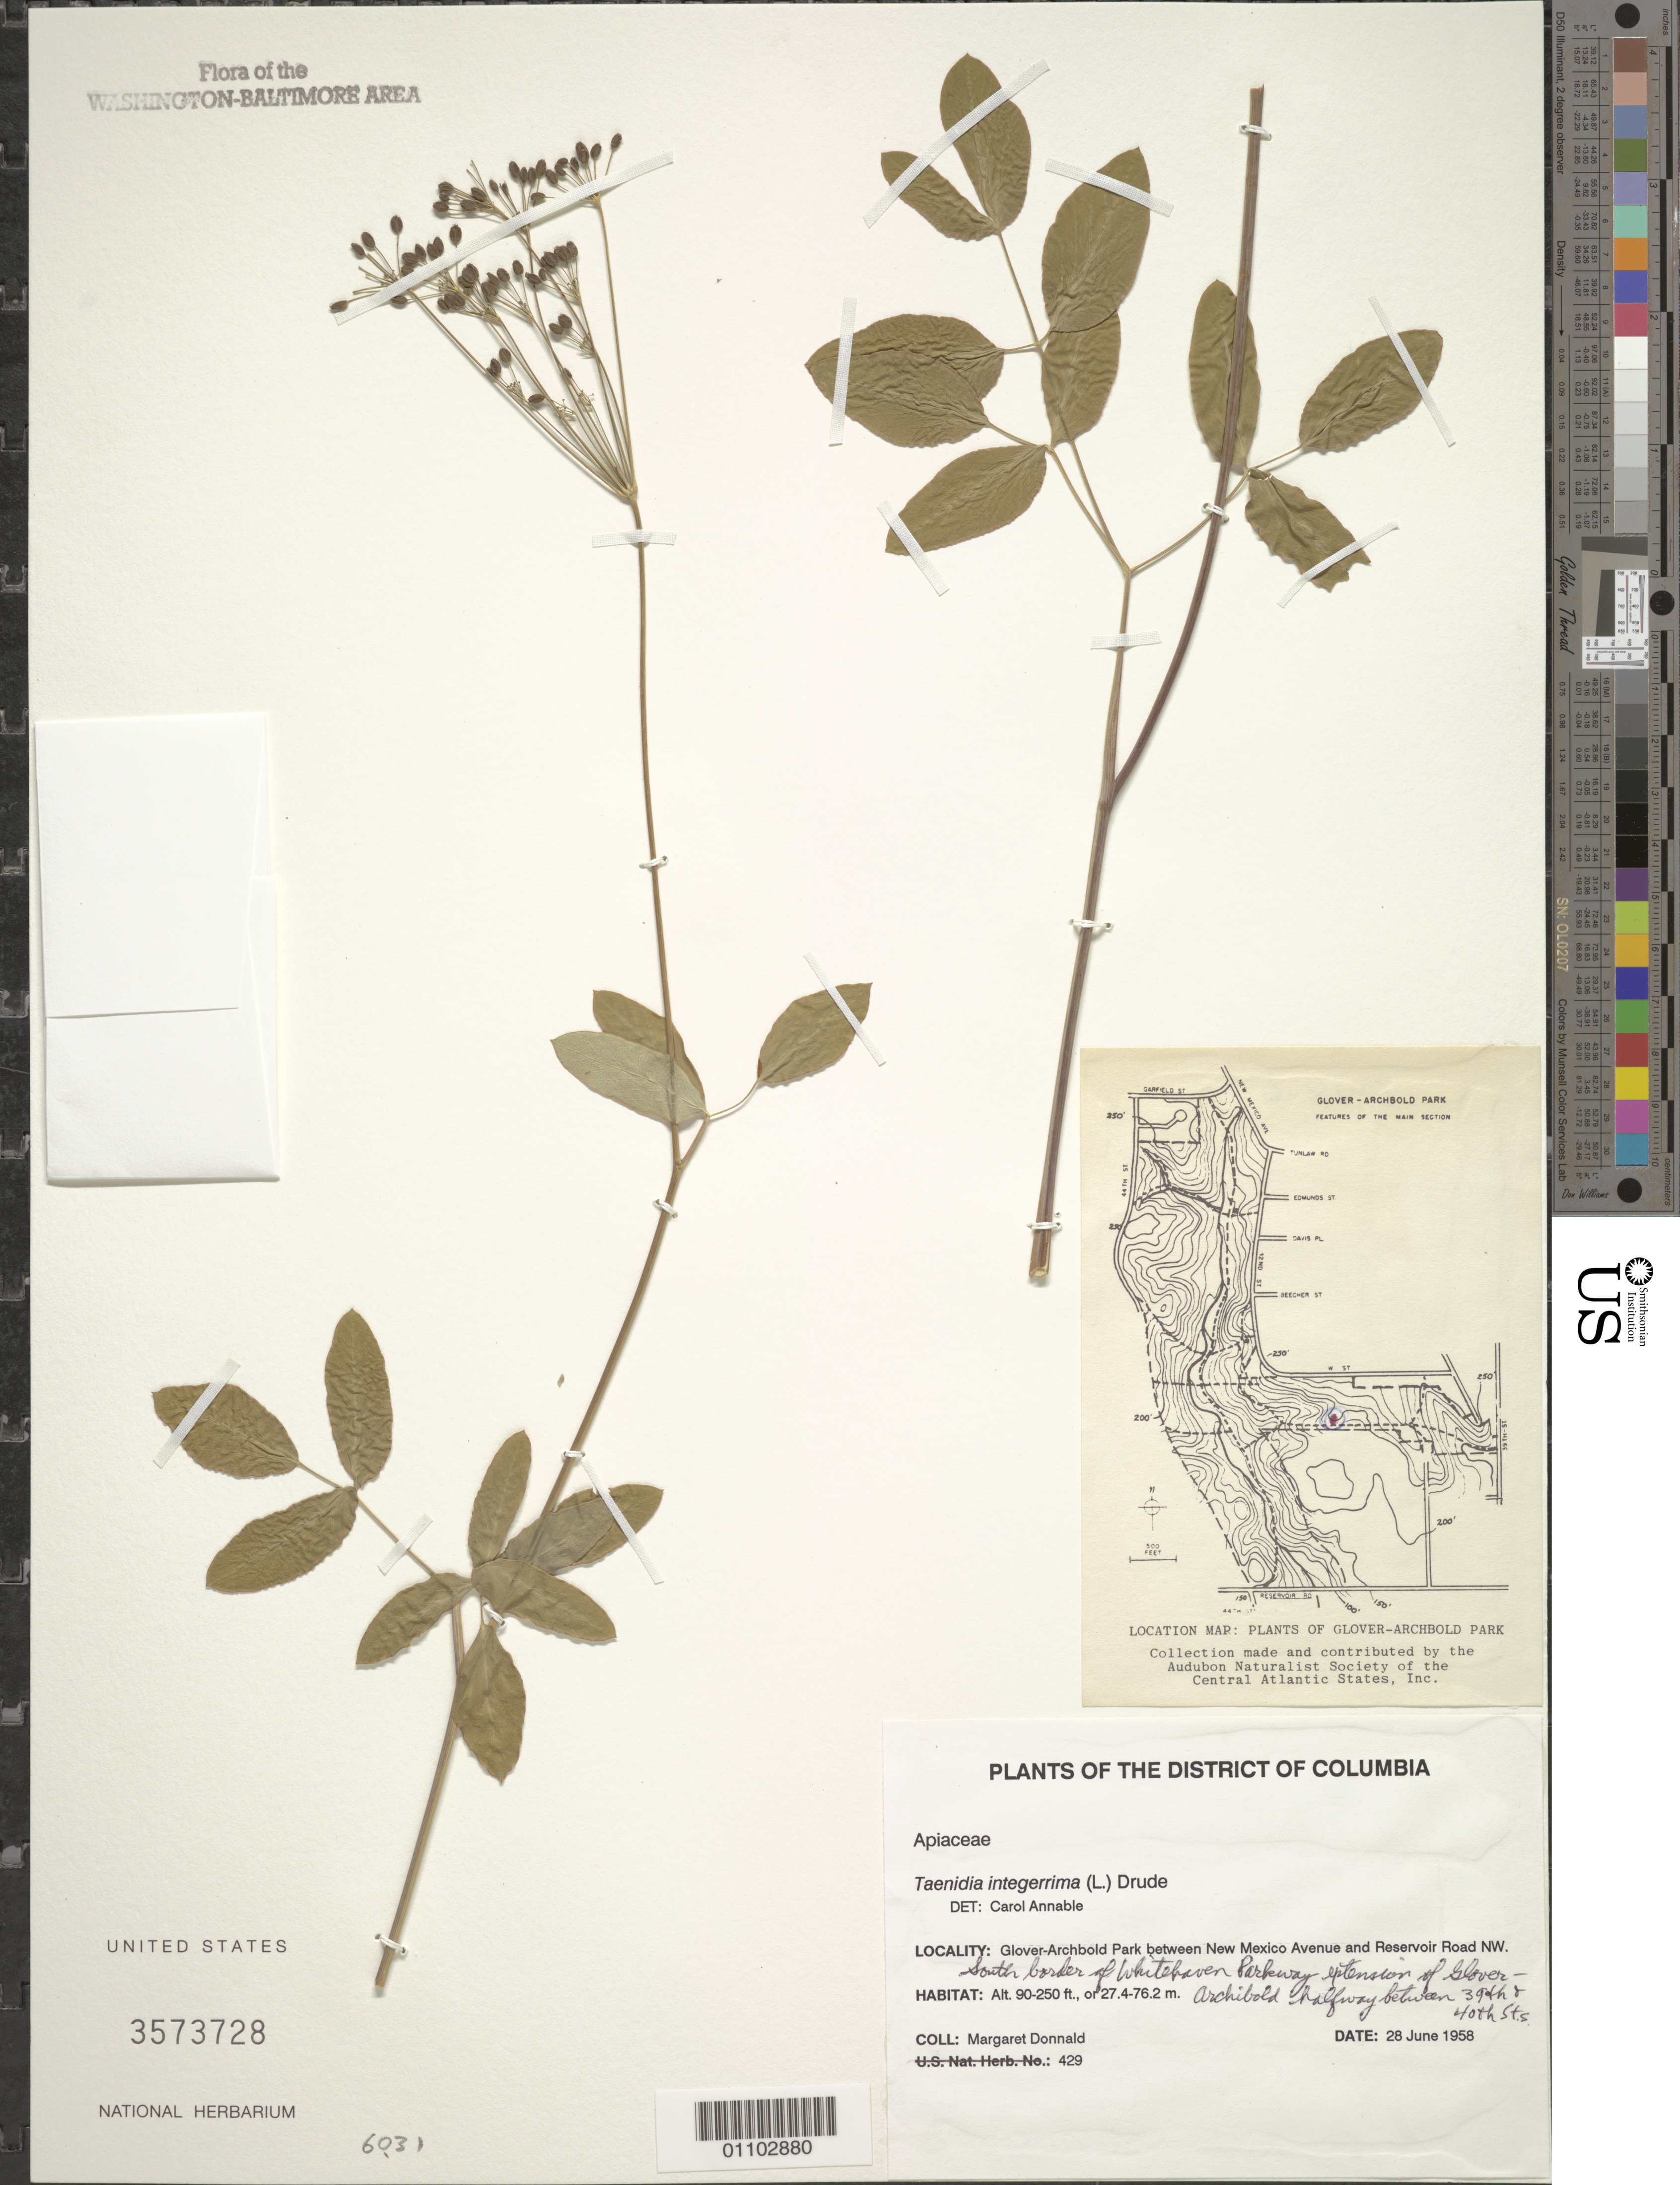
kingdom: Plantae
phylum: Tracheophyta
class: Magnoliopsida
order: Apiales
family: Apiaceae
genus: Taenidia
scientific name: Taenidia integerrima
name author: (L.) Drude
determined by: Annable, C. R.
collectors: M. Donnald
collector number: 429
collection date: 1958-06-28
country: United States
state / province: District of Columbia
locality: Glover-Archbold Park between New Mexico Avenue and Reservoir Road NW., south border of Whitehaven Parkway extension of Glover-Archibold halfway between 39th and 40th St.s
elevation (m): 27.4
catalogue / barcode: US 3573728